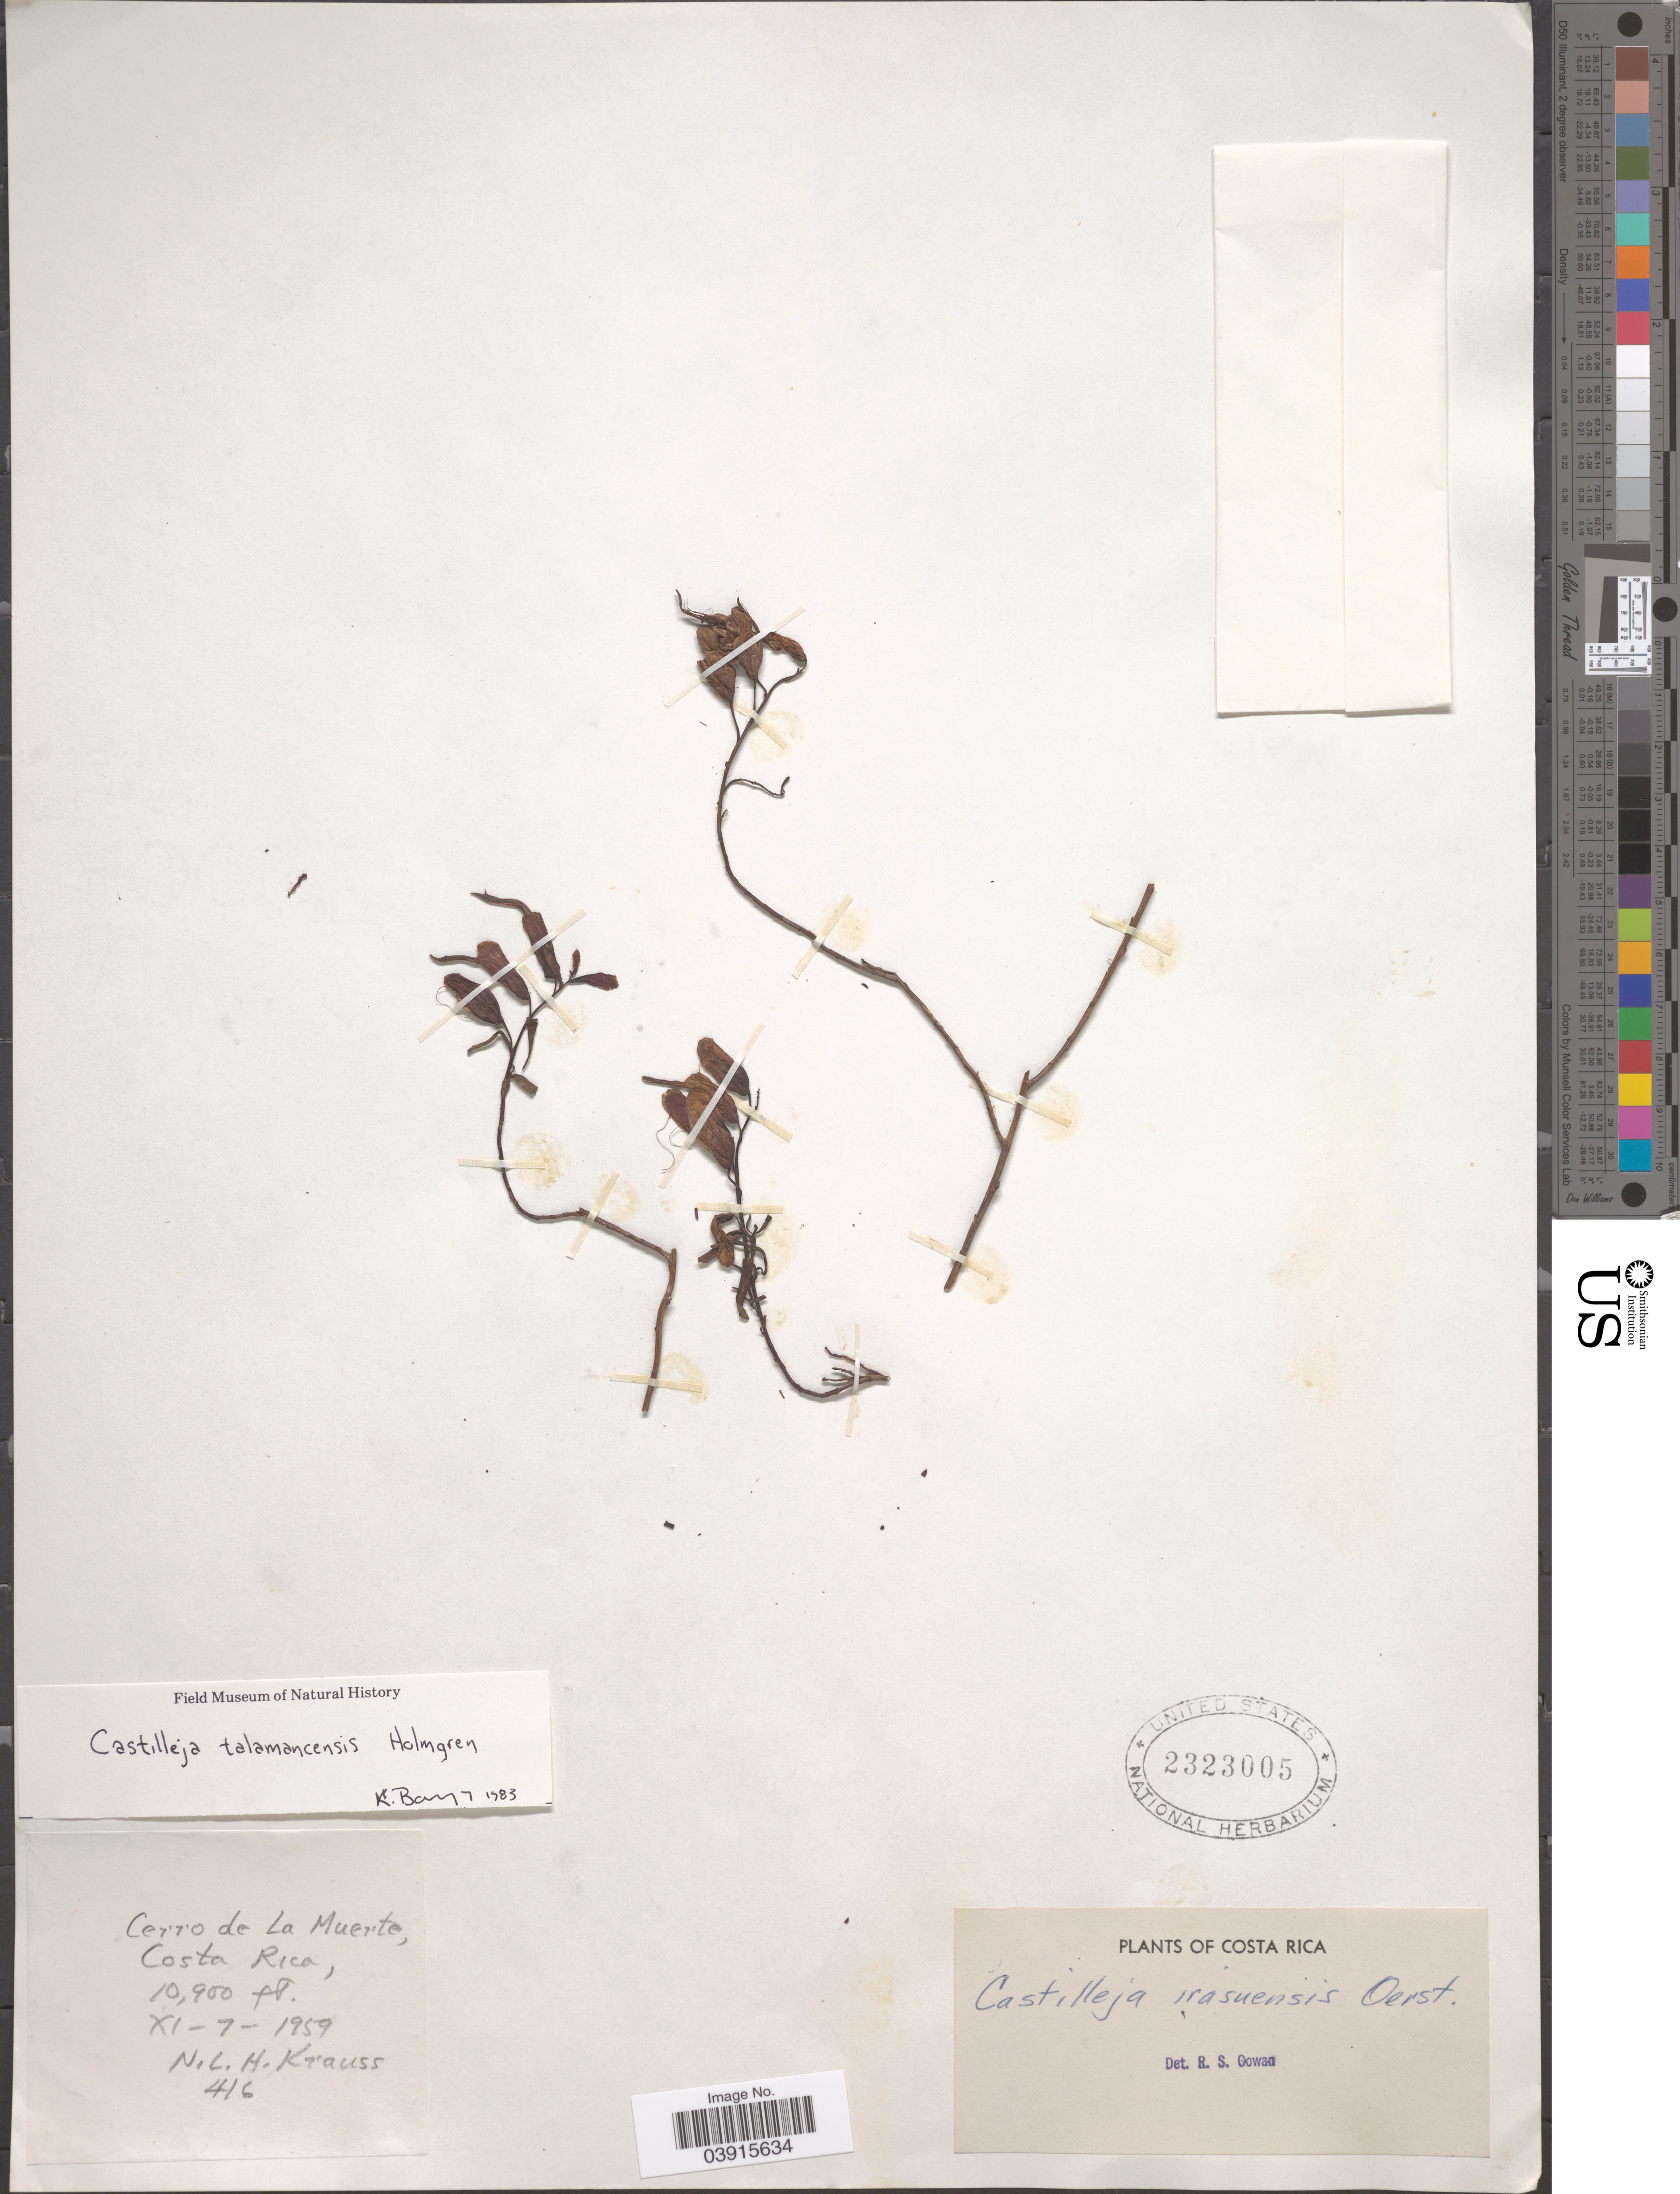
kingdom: Plantae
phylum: Tracheophyta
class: Magnoliopsida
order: Lamiales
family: Orobanchaceae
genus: Castilleja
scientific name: Castilleja talamancensis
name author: N.H. Holmgren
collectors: N. Krauss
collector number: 416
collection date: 1959-11-07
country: Costa Rica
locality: Cerro de La Muerte.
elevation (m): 3322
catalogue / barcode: US 2323005